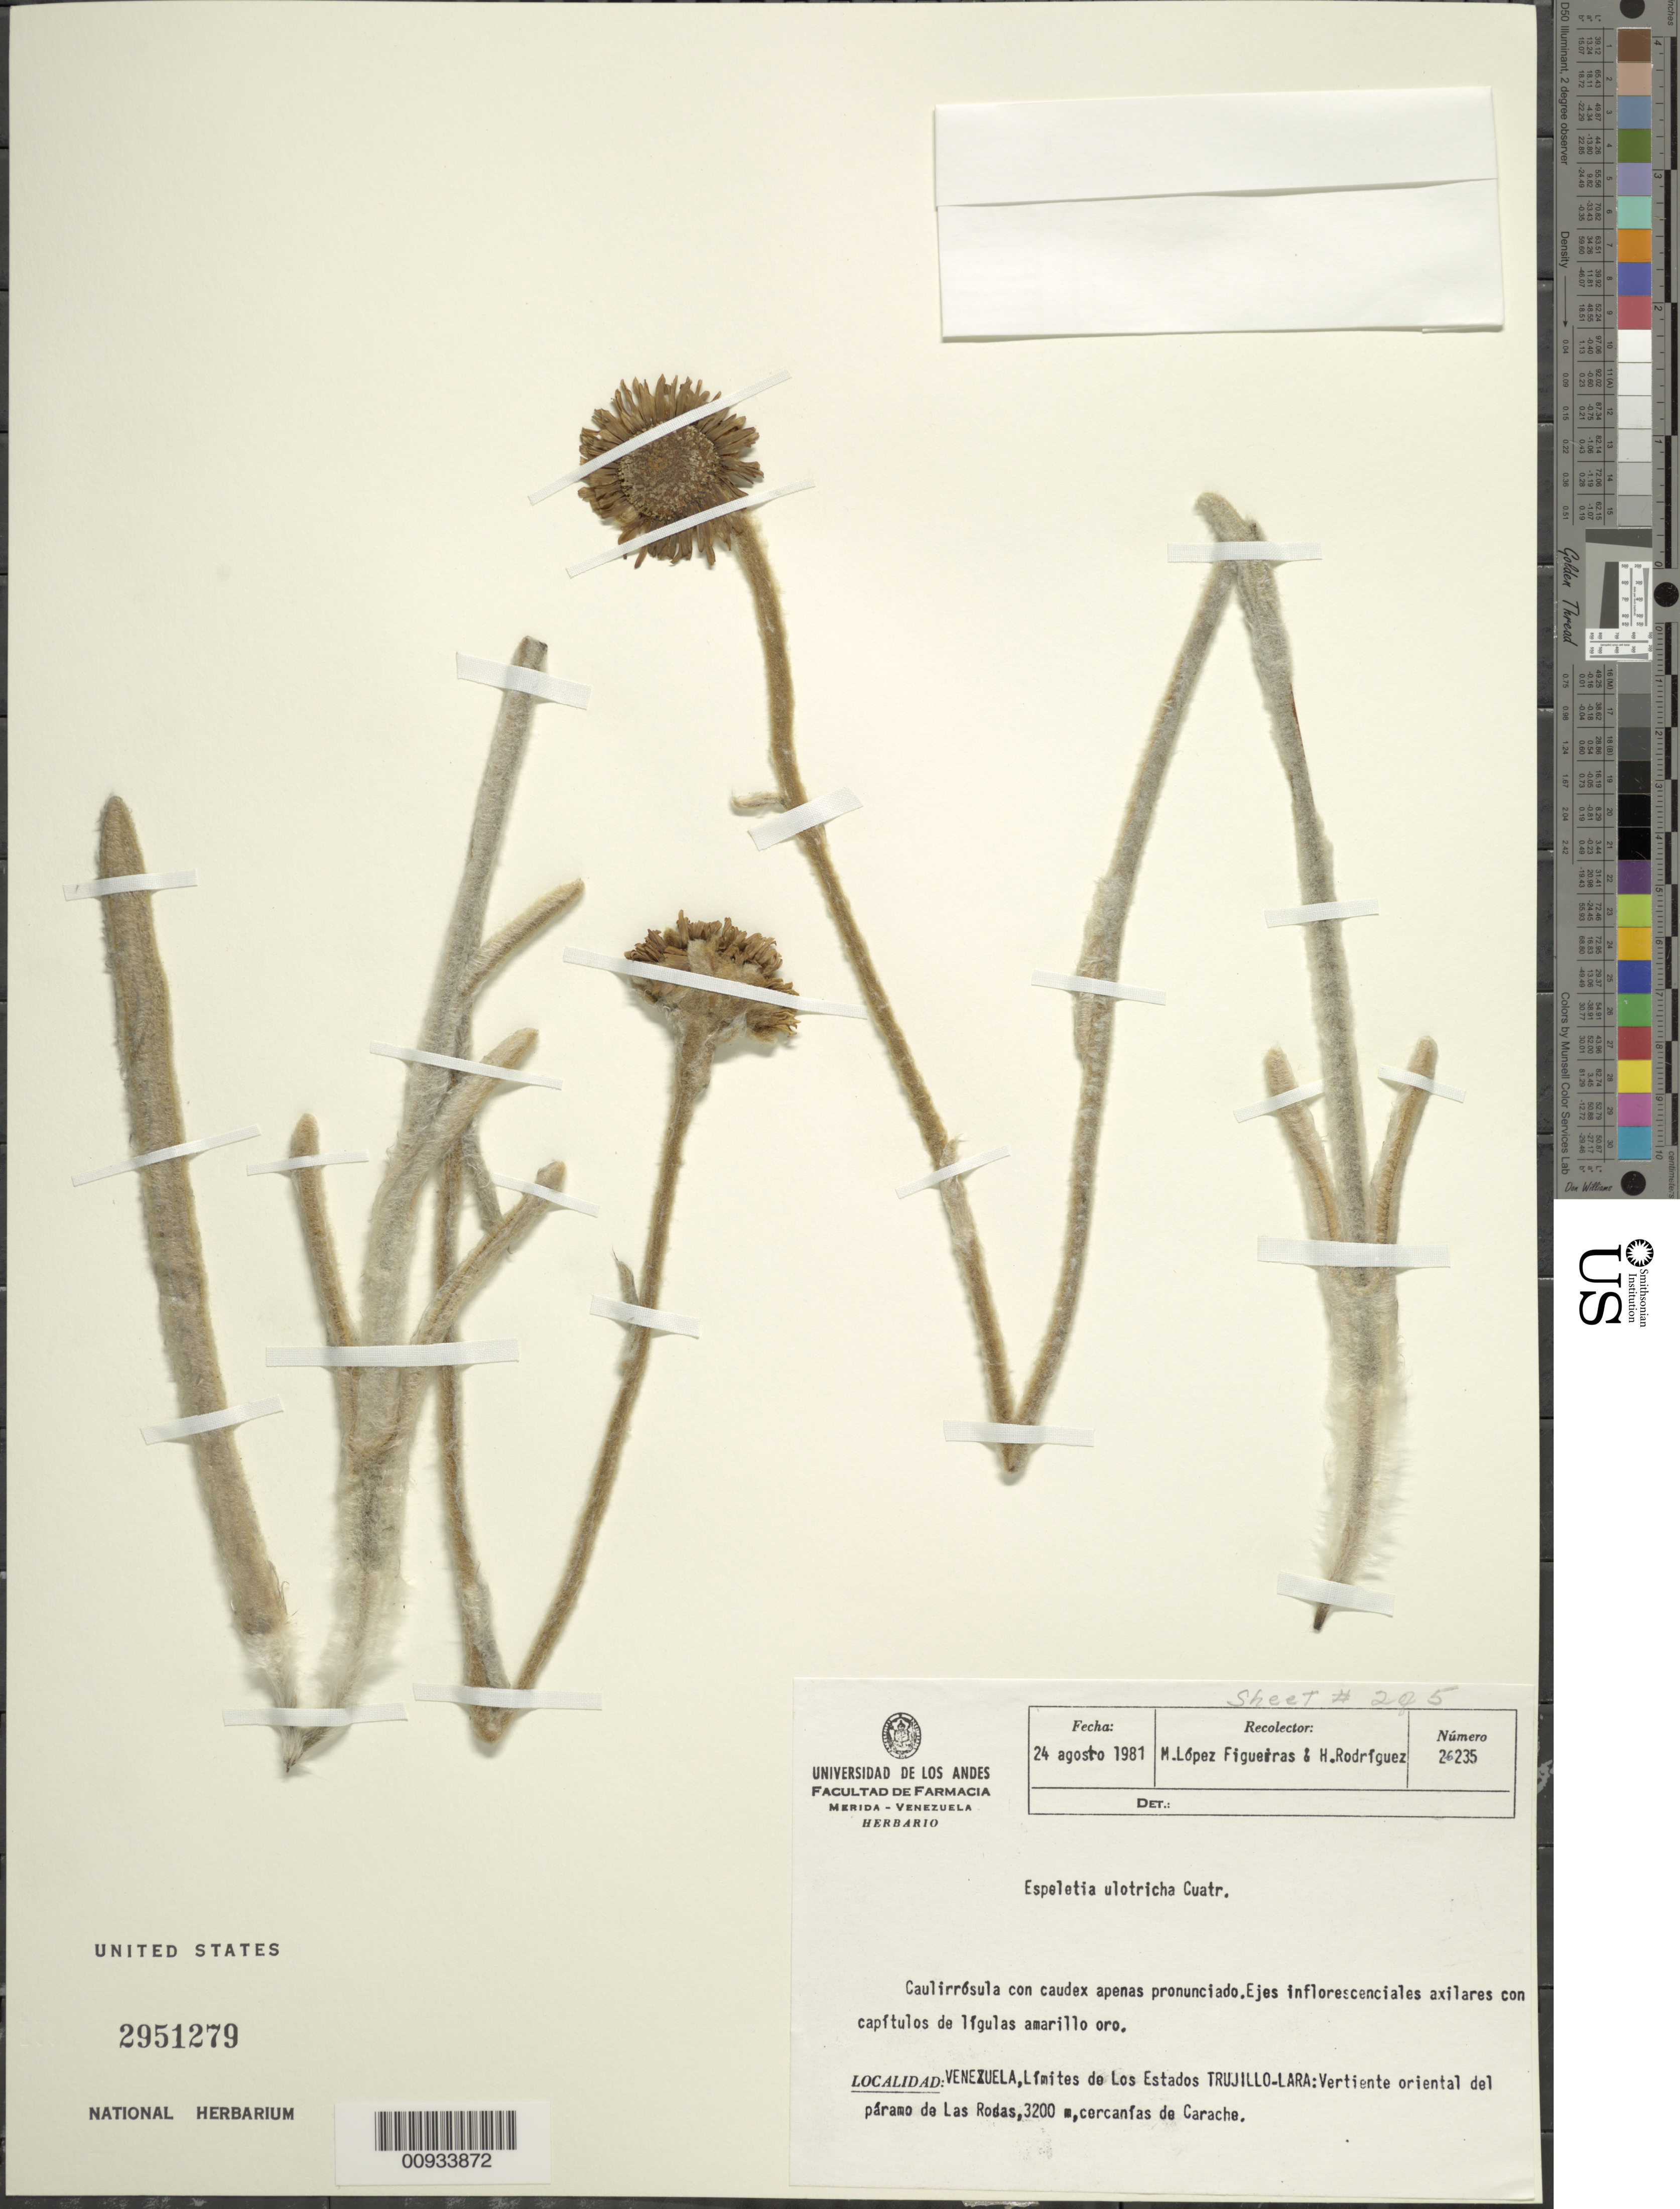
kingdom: Plantae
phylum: Tracheophyta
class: Magnoliopsida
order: Asterales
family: Asteraceae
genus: Espeletia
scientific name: Espeletia ulotricha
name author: Cuatrec.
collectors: M. López Figueiras & H. Rodríguez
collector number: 26235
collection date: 1981-08-24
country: Venezuela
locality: Limites de los Estados Trujillo-Lara, Vertiente Oriental del paramo de Las Rosas, cercanias de Carache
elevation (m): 3200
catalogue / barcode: US 2951279